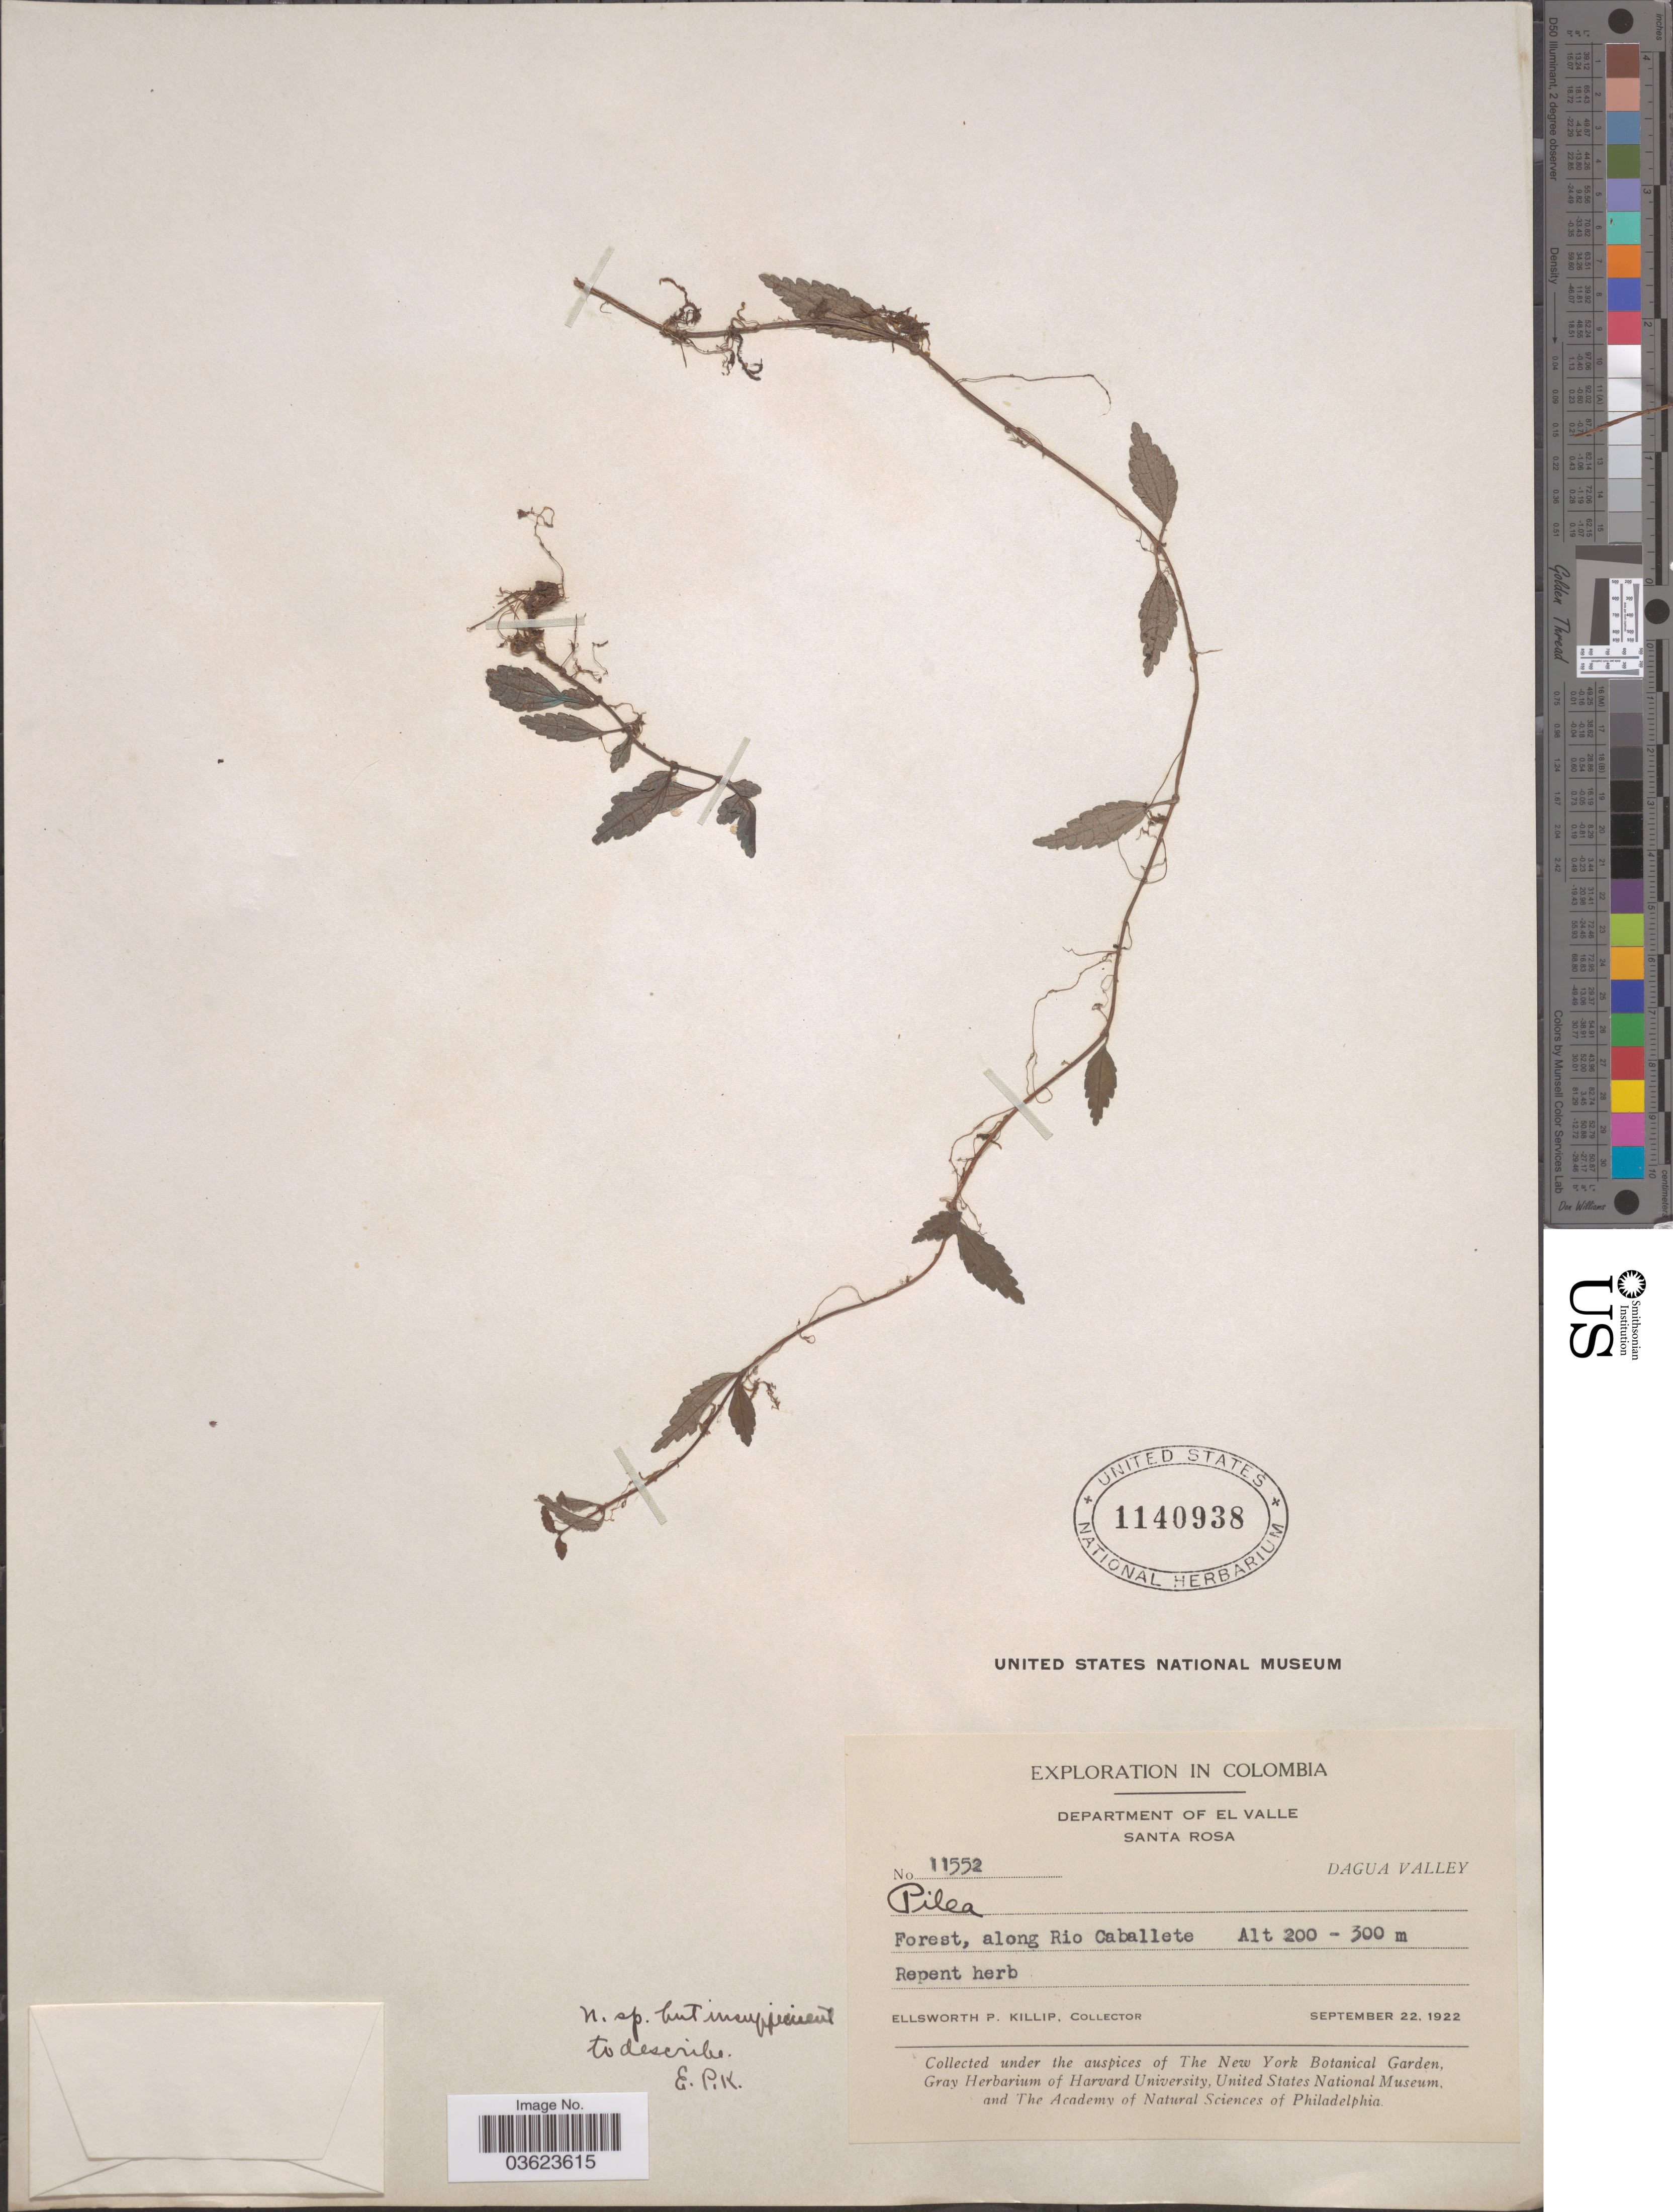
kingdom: Plantae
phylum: Tracheophyta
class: Magnoliopsida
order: Rosales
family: Urticaceae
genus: Pilea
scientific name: Pilea sp.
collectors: E. P. Killip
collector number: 11552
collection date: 1922-09-22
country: Colombia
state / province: Valle del Cauca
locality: Department of El Valle. Santa Rosa. Dagua Valley. Forest, along Rio Caballete.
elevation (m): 200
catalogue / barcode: US 1140938